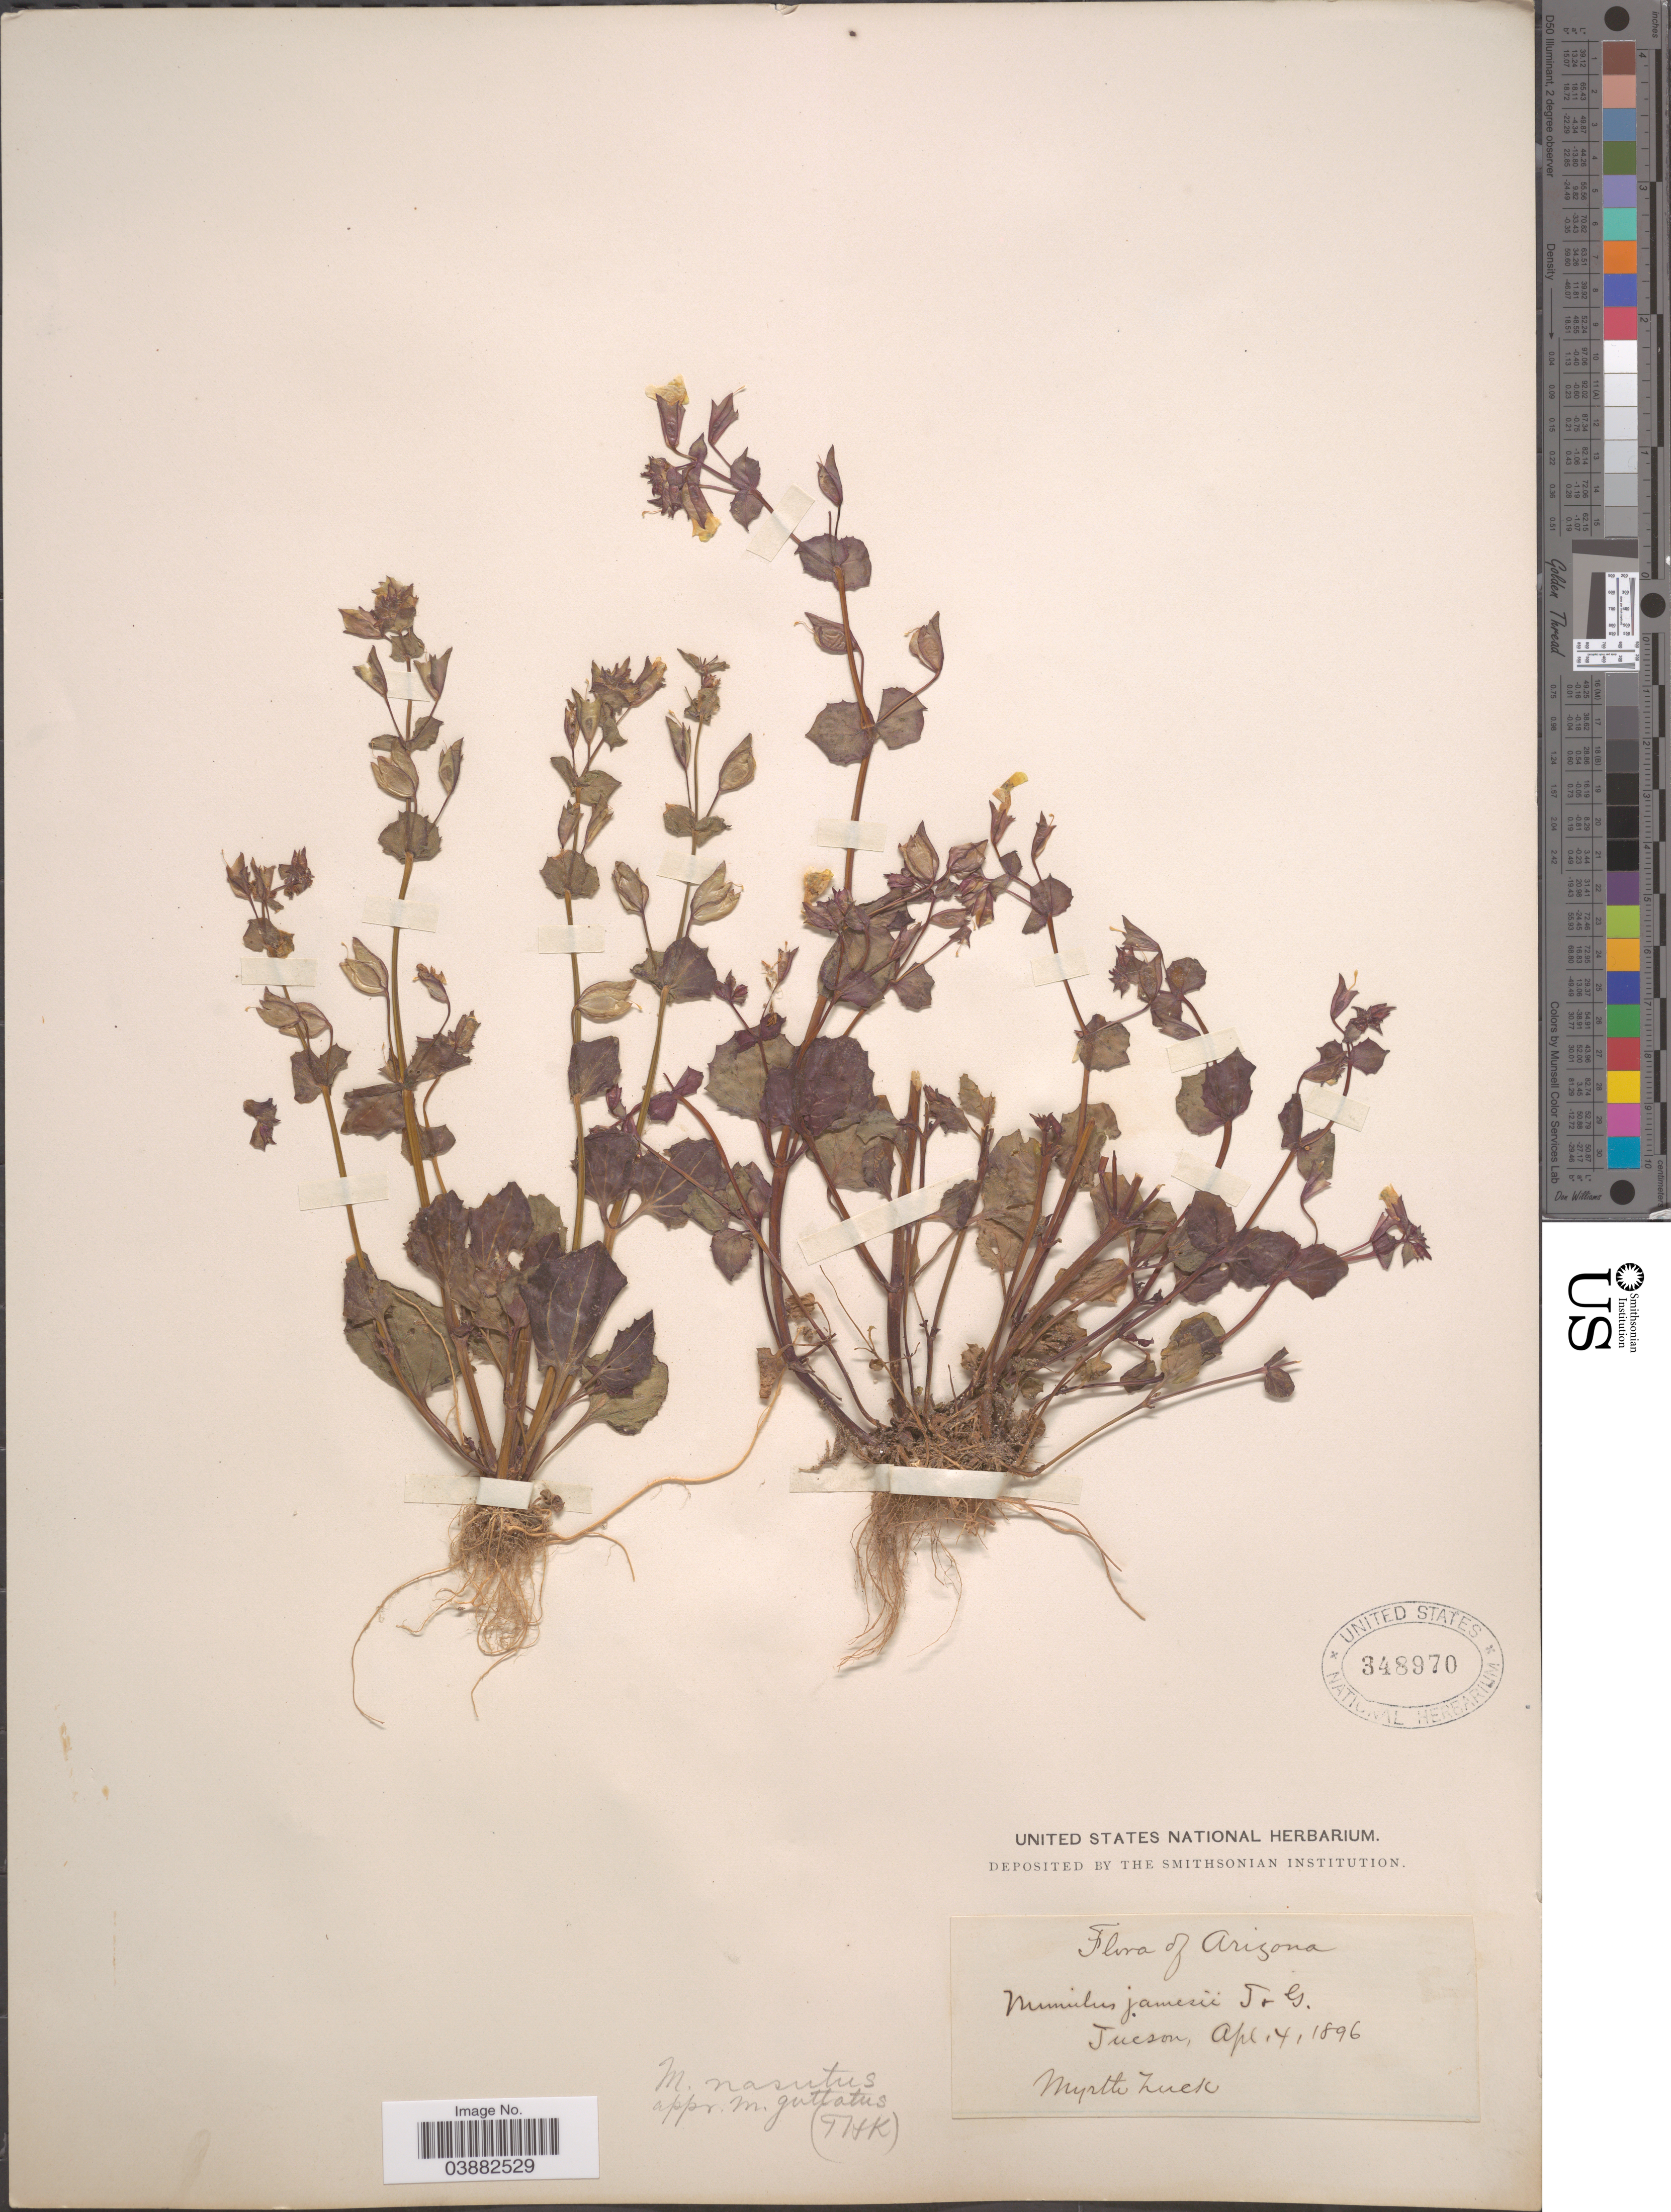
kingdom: Plantae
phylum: Tracheophyta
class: Magnoliopsida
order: Lamiales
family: Phrymaceae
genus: Mimulus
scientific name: Mimulus nasutus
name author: Greene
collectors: M. Zuck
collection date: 1896-04-04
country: United States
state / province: Arizona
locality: Tucson.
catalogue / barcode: US 348970